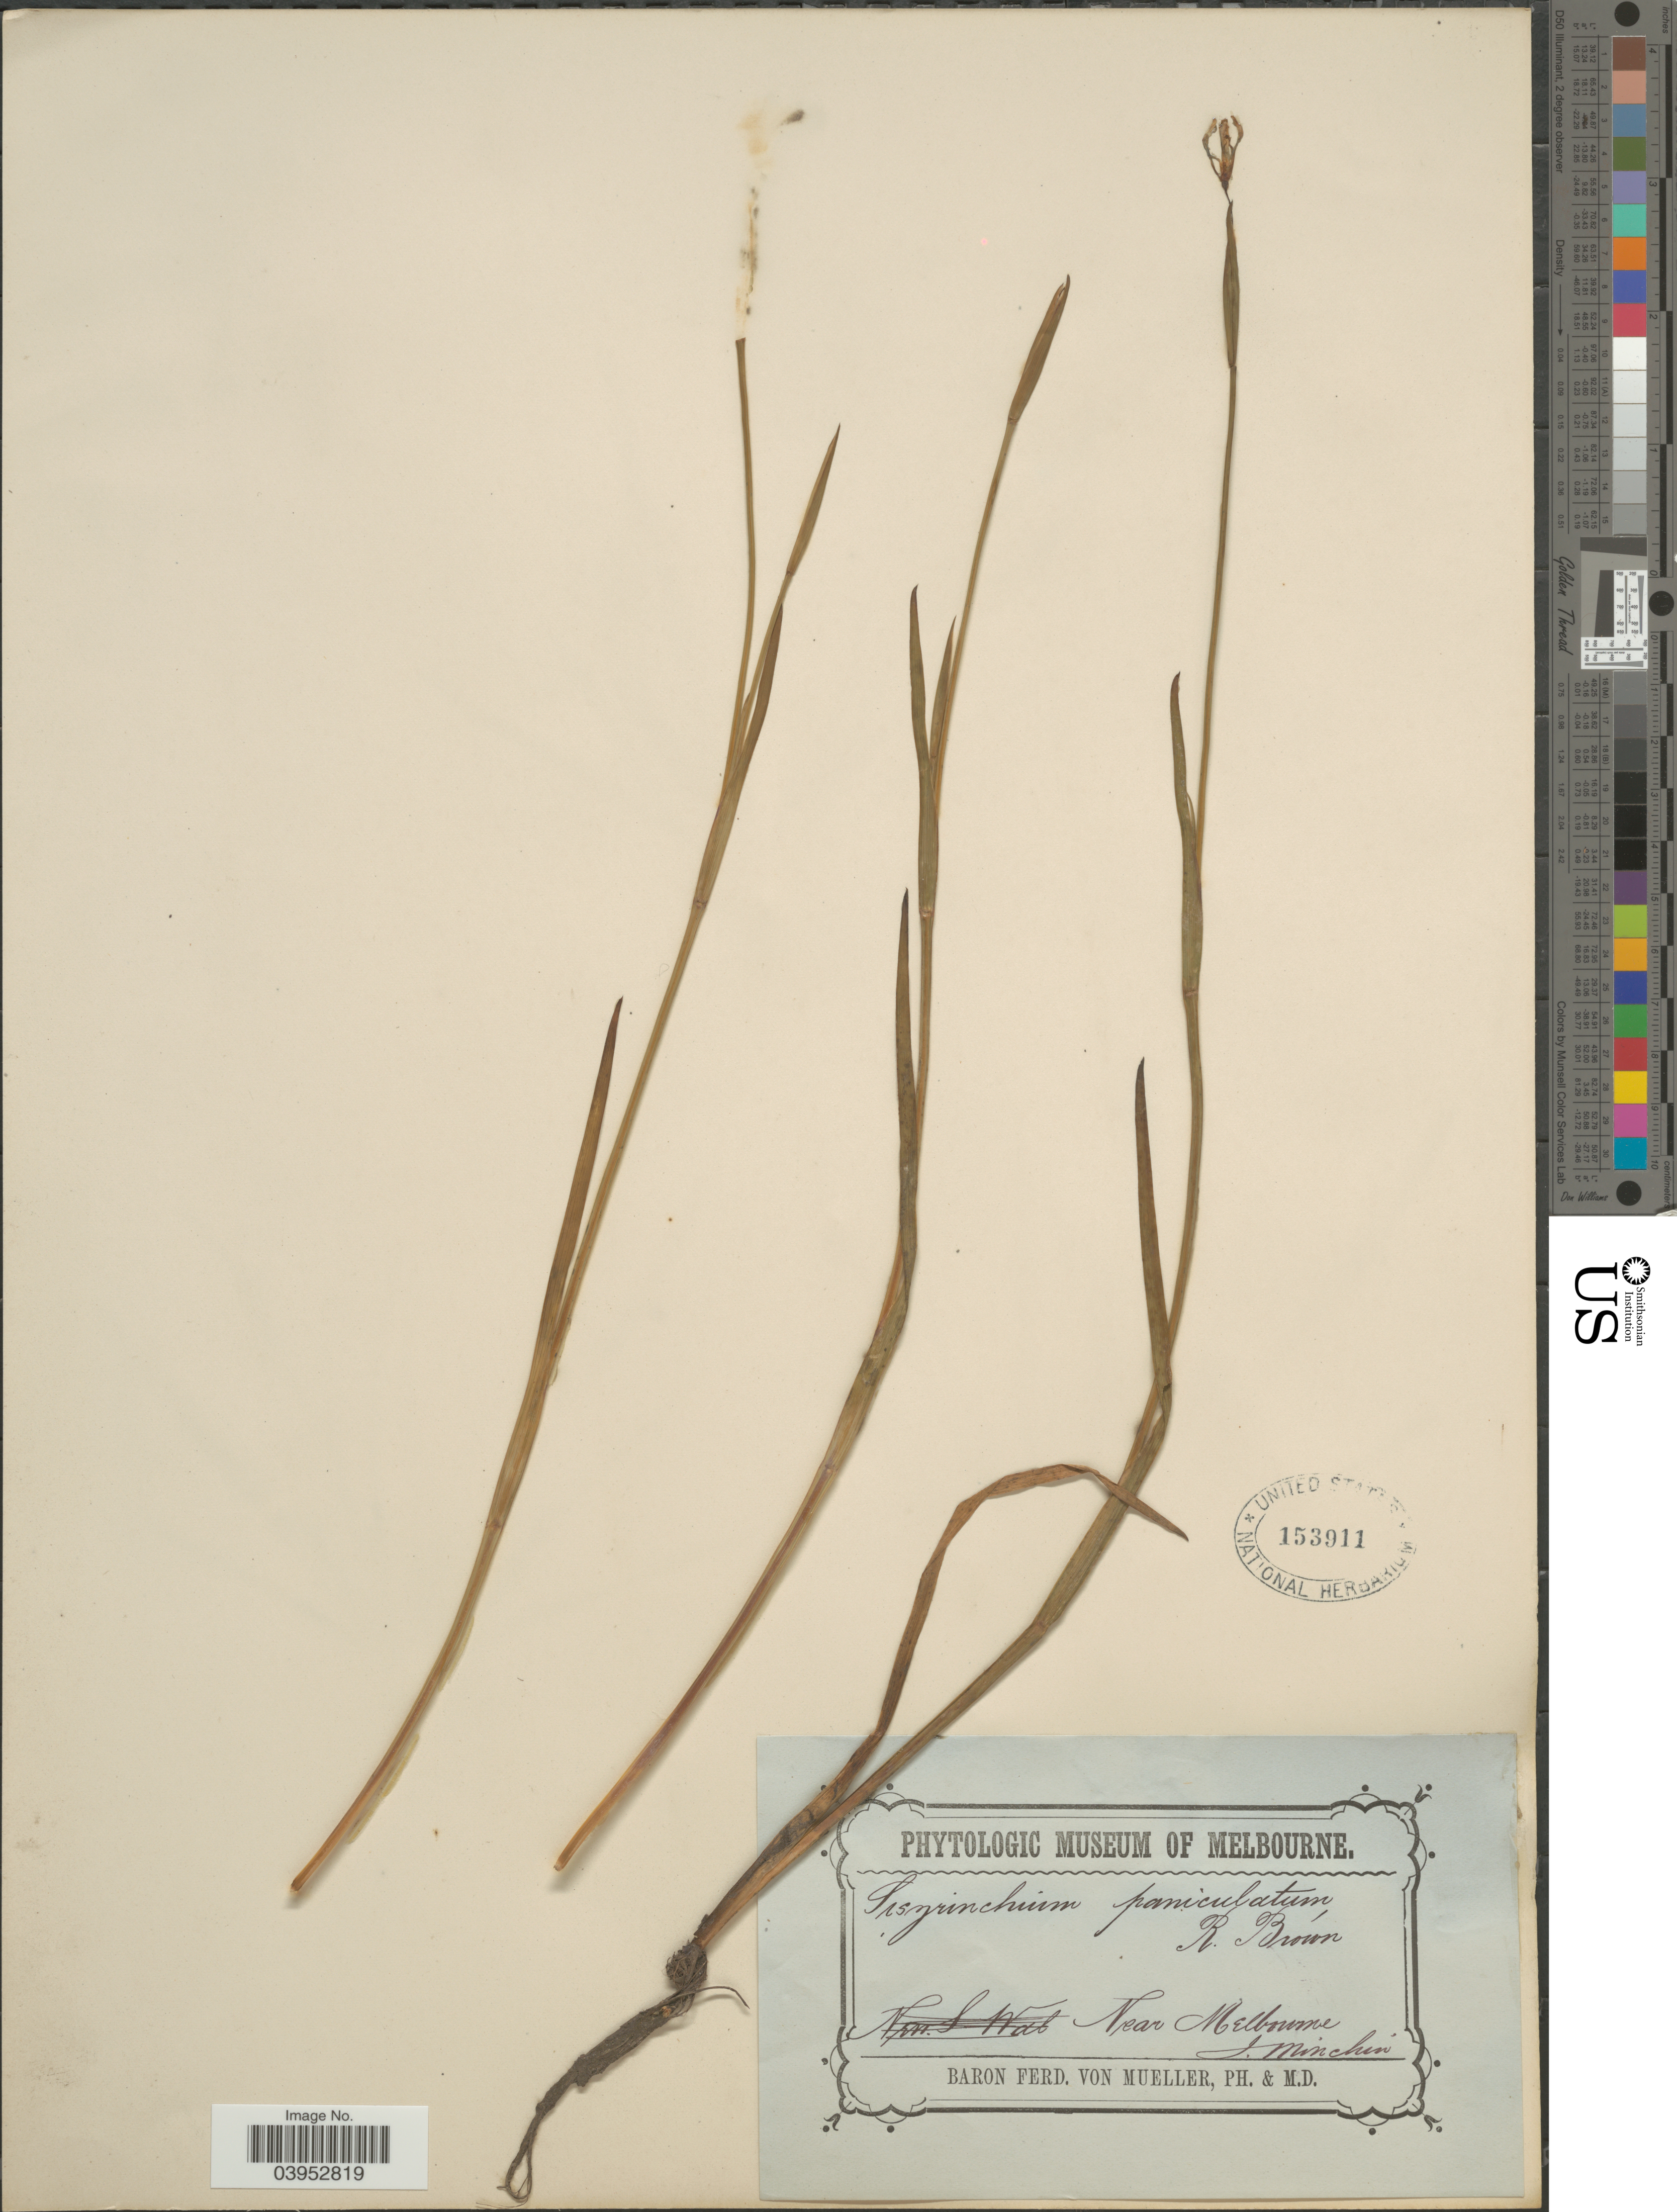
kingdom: Plantae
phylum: Tracheophyta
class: Liliopsida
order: Asparagales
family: Iridaceae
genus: Sisyrinchium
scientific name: Sisyrinchium paniculatum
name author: R. Br.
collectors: J. Minchin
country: Australia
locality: Near Melbourne.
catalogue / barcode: US 153911